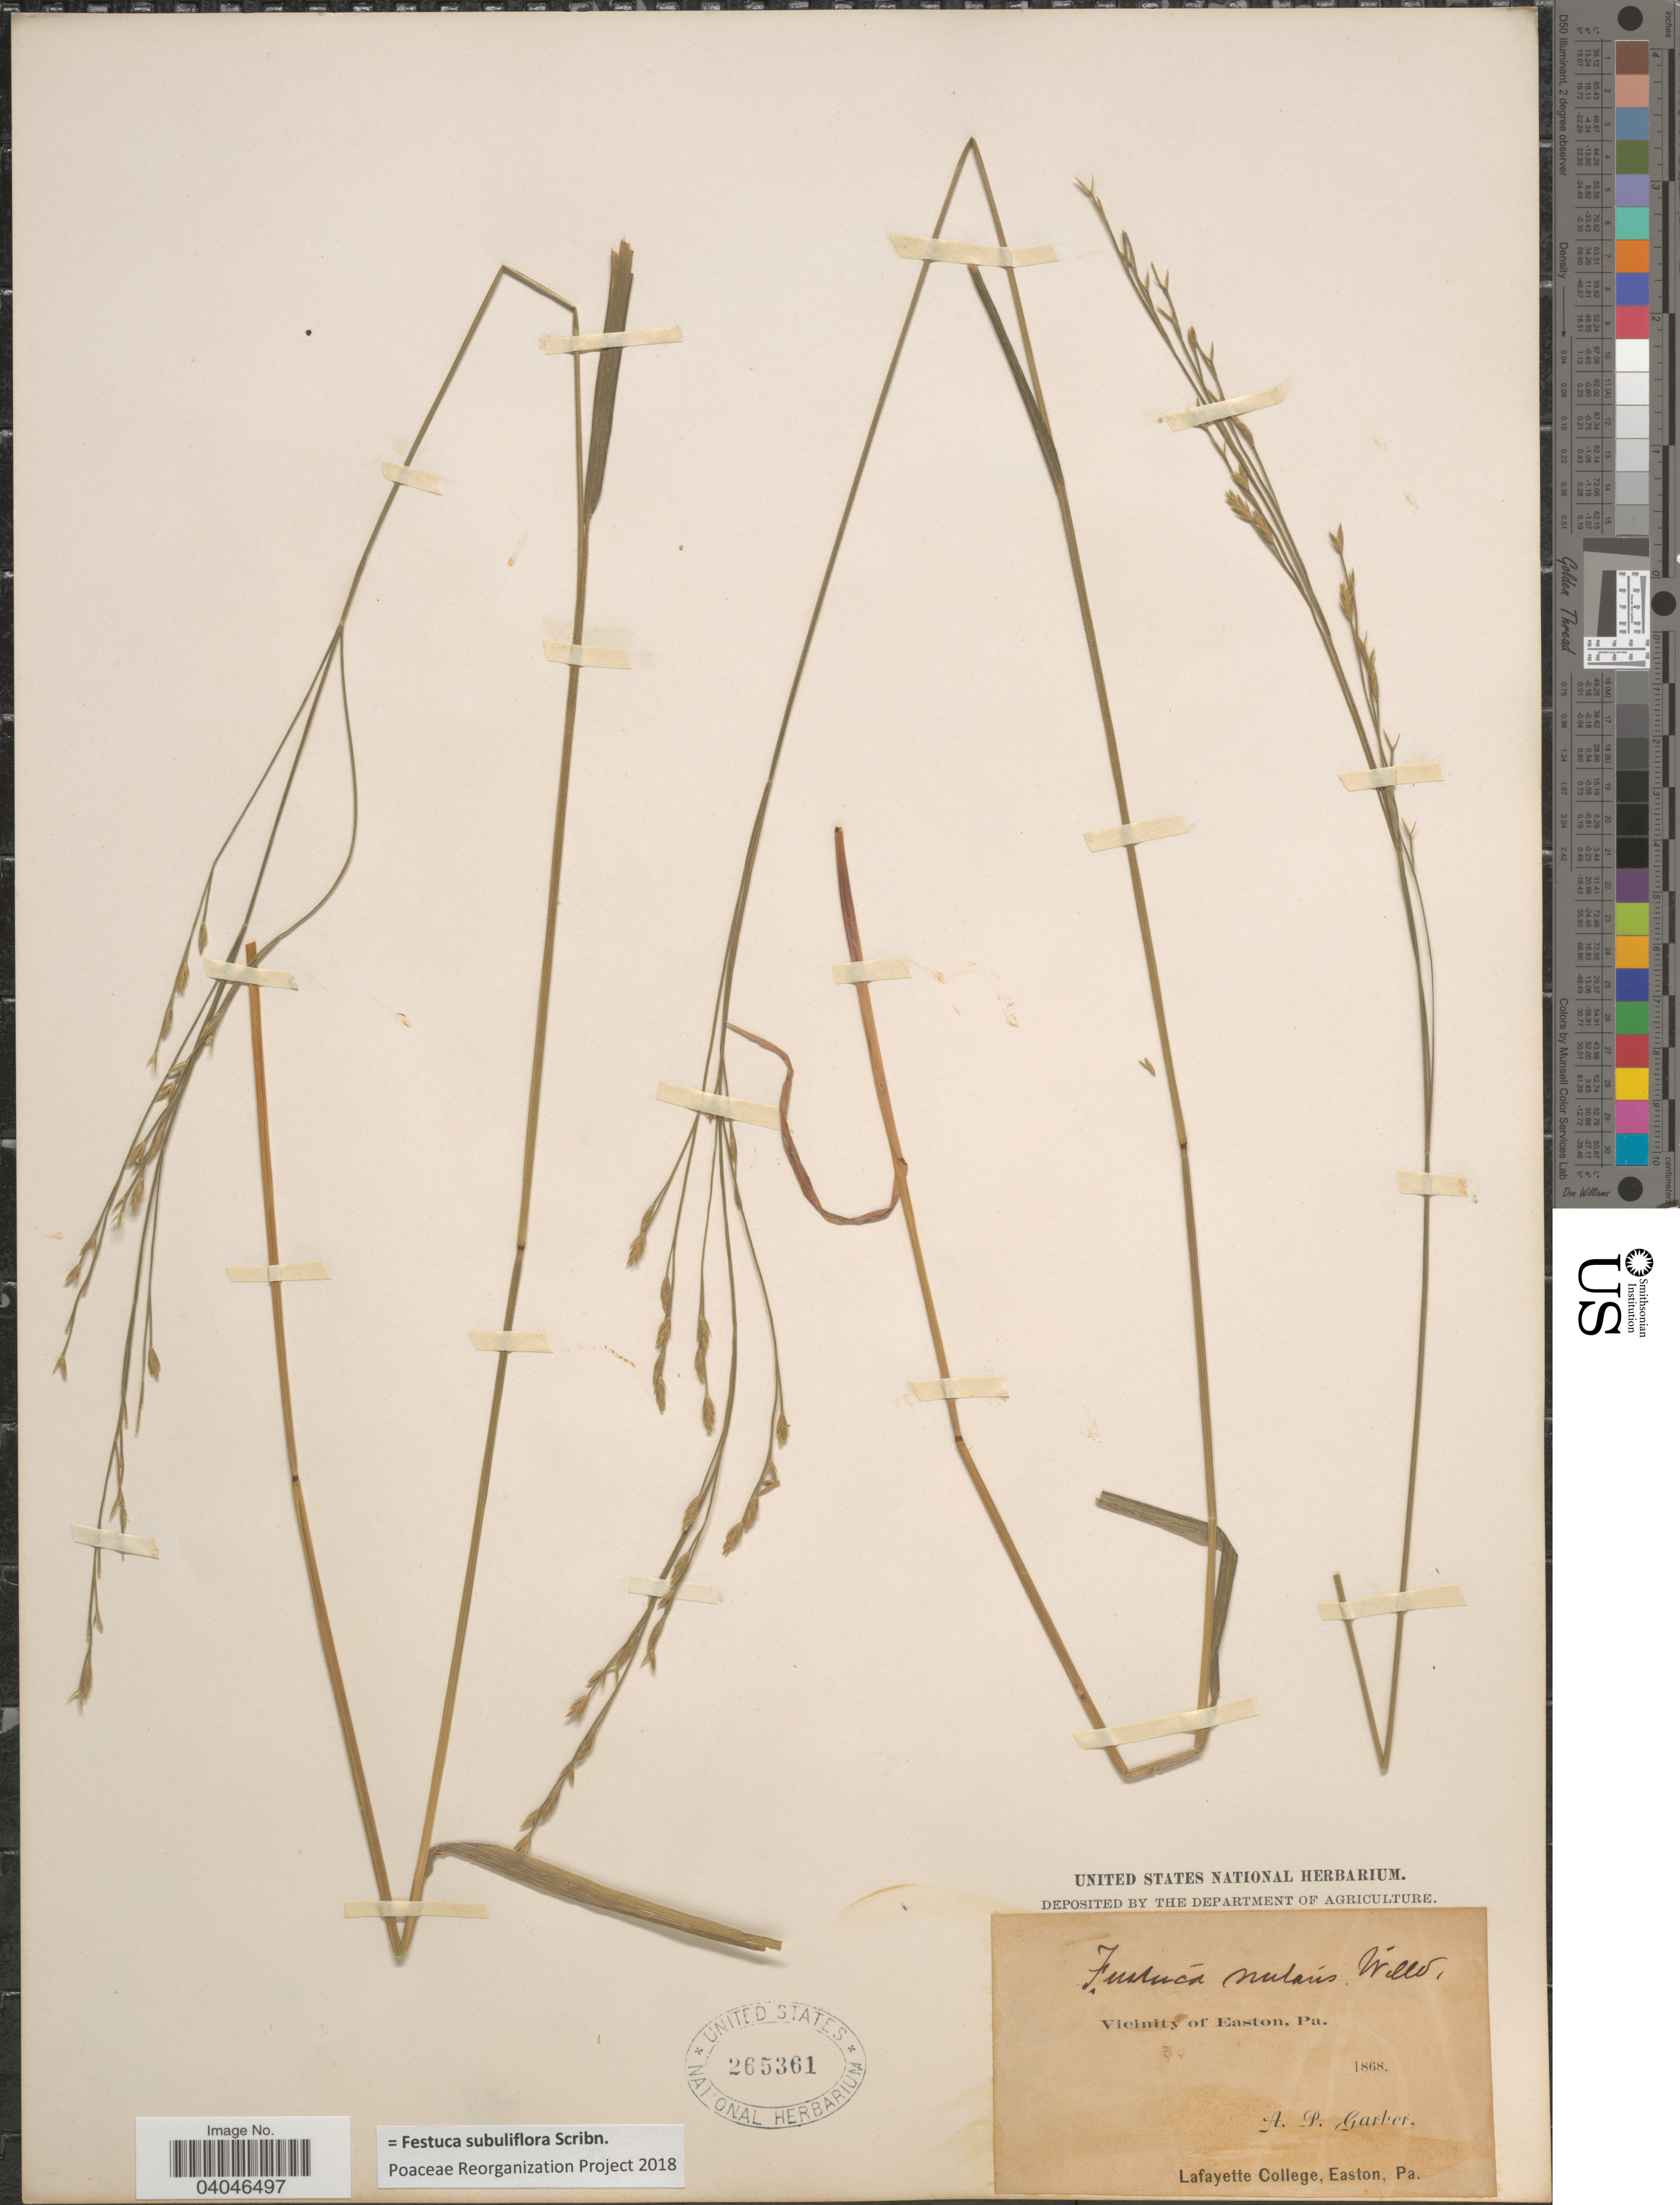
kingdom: Plantae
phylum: Tracheophyta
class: Liliopsida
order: Poales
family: Poaceae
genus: Festuca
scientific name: Festuca subuliflora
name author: Scribn.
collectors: A. P. Garber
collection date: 1868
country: United States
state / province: Pennsylvania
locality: Vicinity of Easton.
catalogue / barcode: US 265361